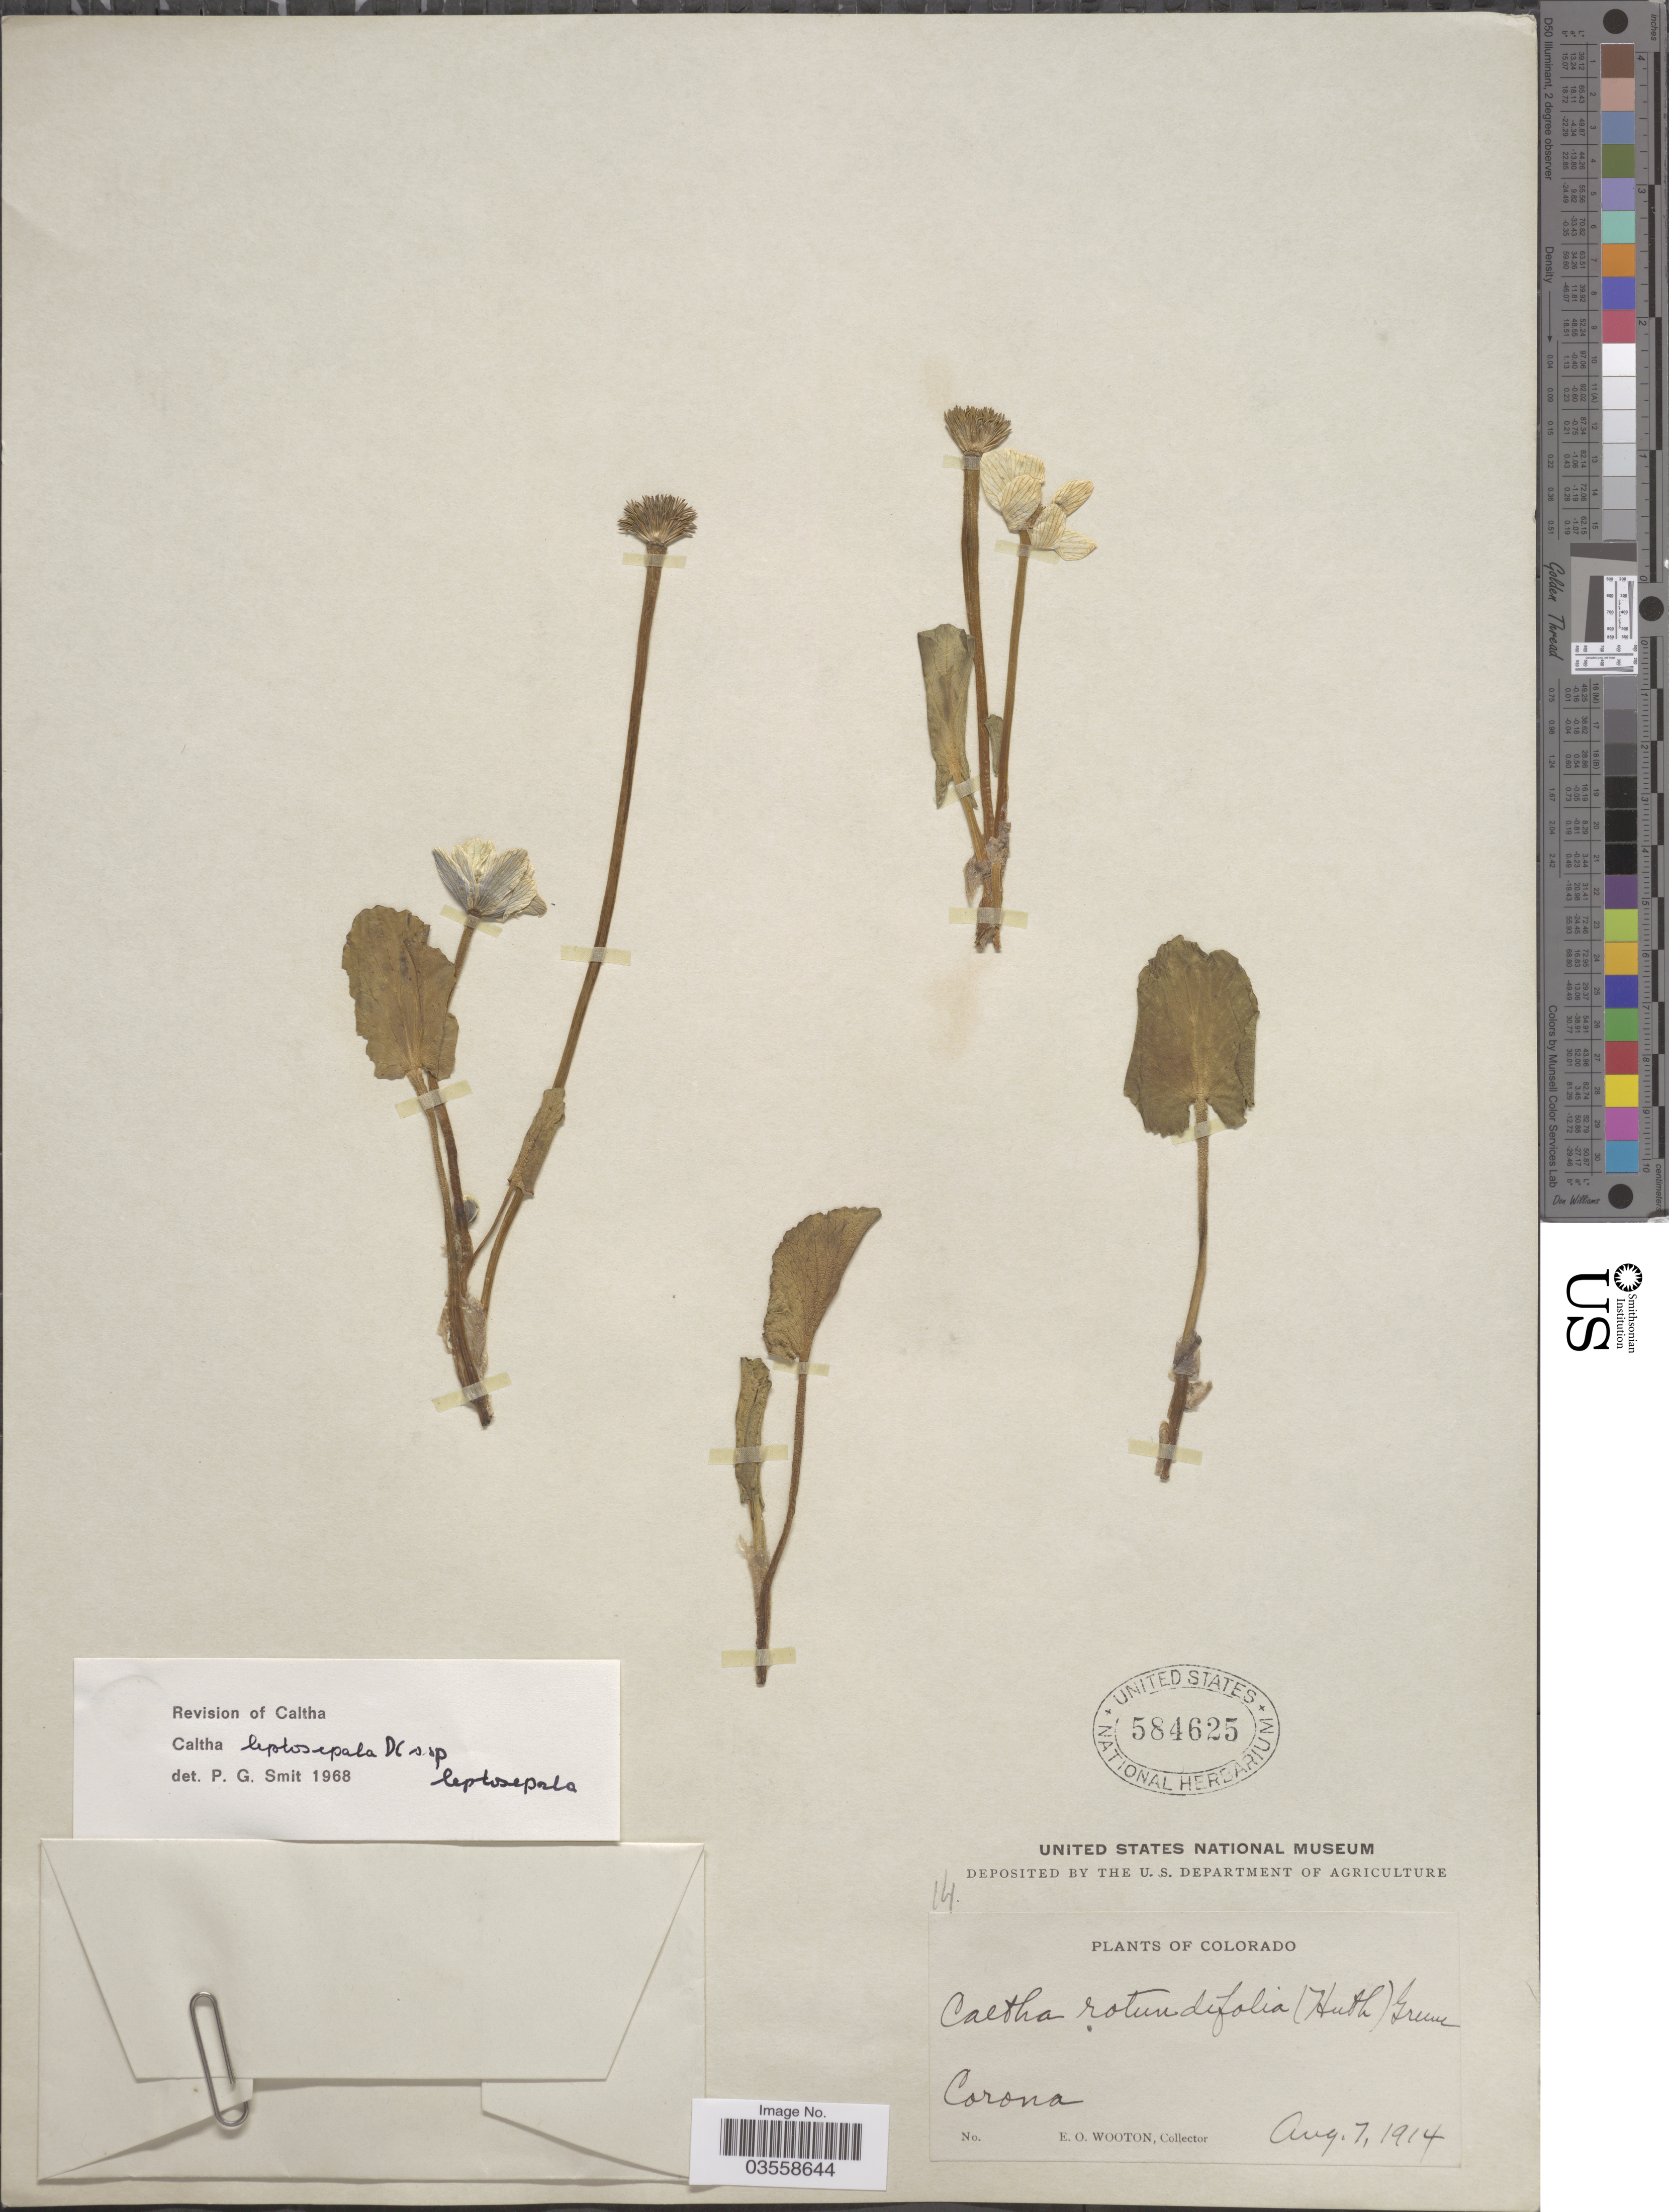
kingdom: Plantae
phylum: Tracheophyta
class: Magnoliopsida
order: Ranunculales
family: Ranunculaceae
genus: Caltha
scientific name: Caltha leptosepala subsp. leptosepala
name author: DC.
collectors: E. O. Wooton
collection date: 1914-08-07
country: United States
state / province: Colorado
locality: Corona.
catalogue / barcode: US 584625